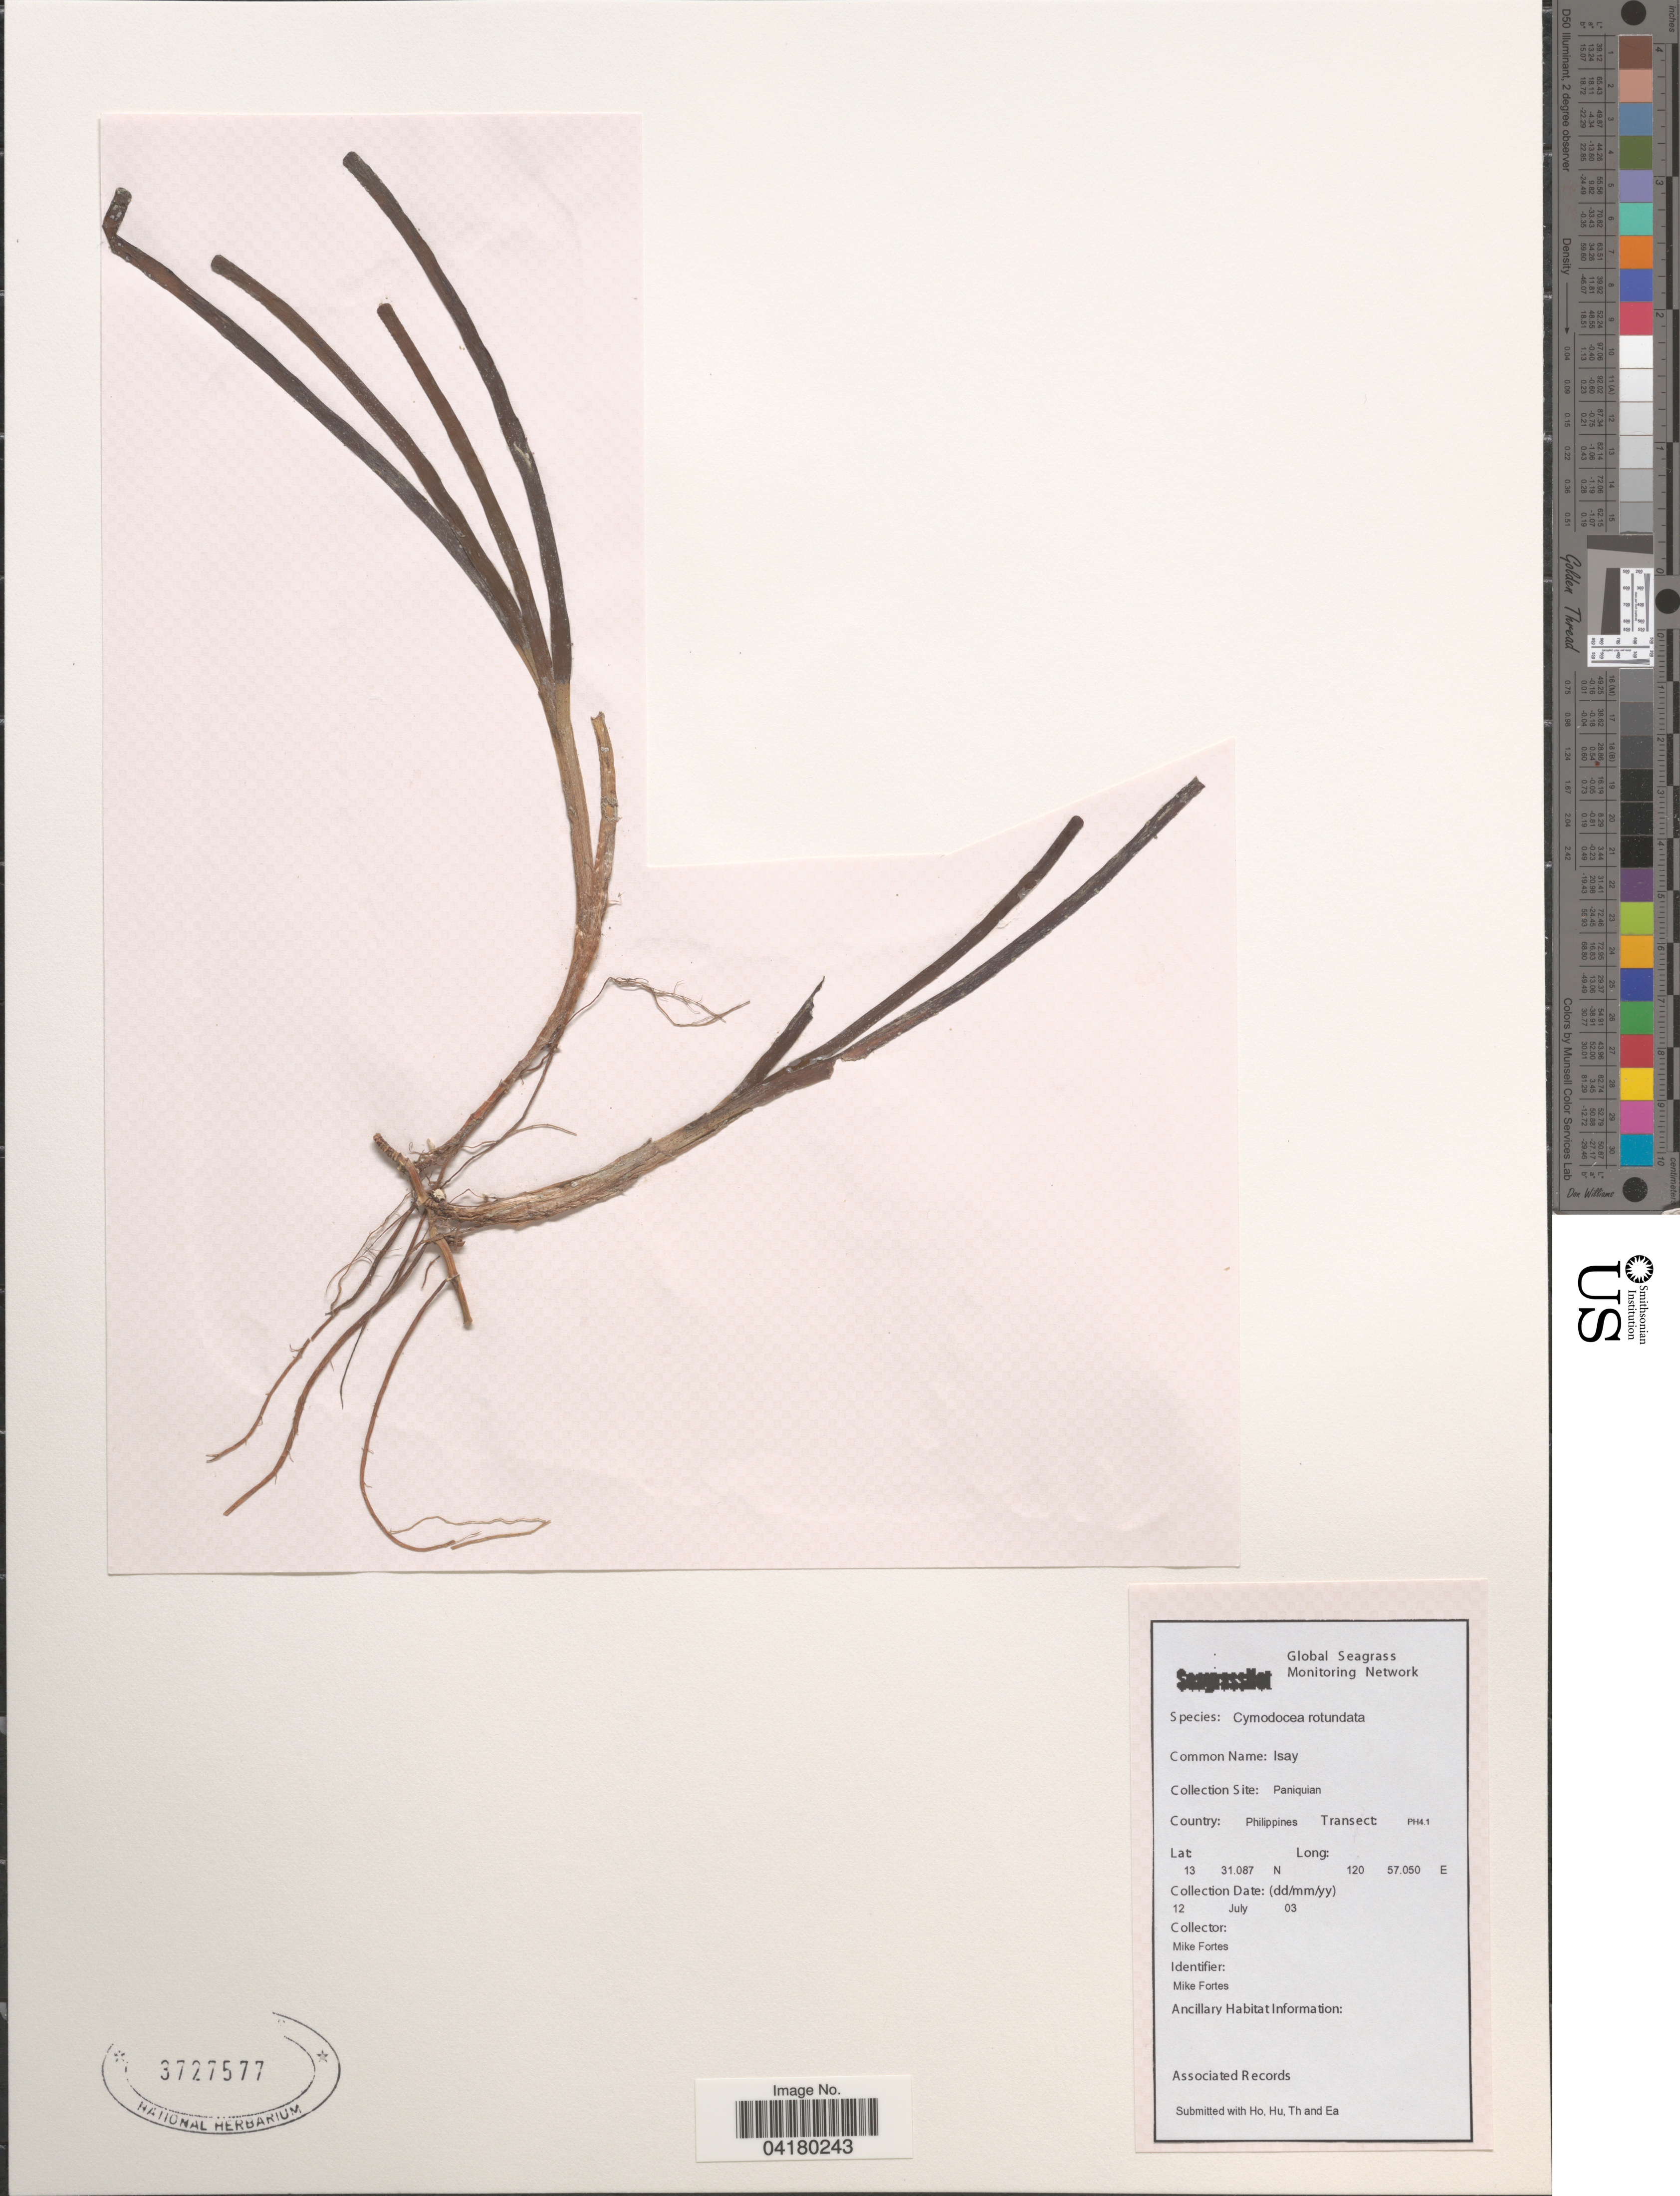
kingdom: Plantae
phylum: Tracheophyta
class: Liliopsida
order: Alismatales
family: Cymodoceaceae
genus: Cymodocea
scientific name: Cymodocea rotundata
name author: Asch. & Schweinf.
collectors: M. Fortes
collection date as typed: Transcribed d/m/y: 12/7/3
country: Philippines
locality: Paniquian. Transect: PH4.1.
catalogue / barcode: US 3727577